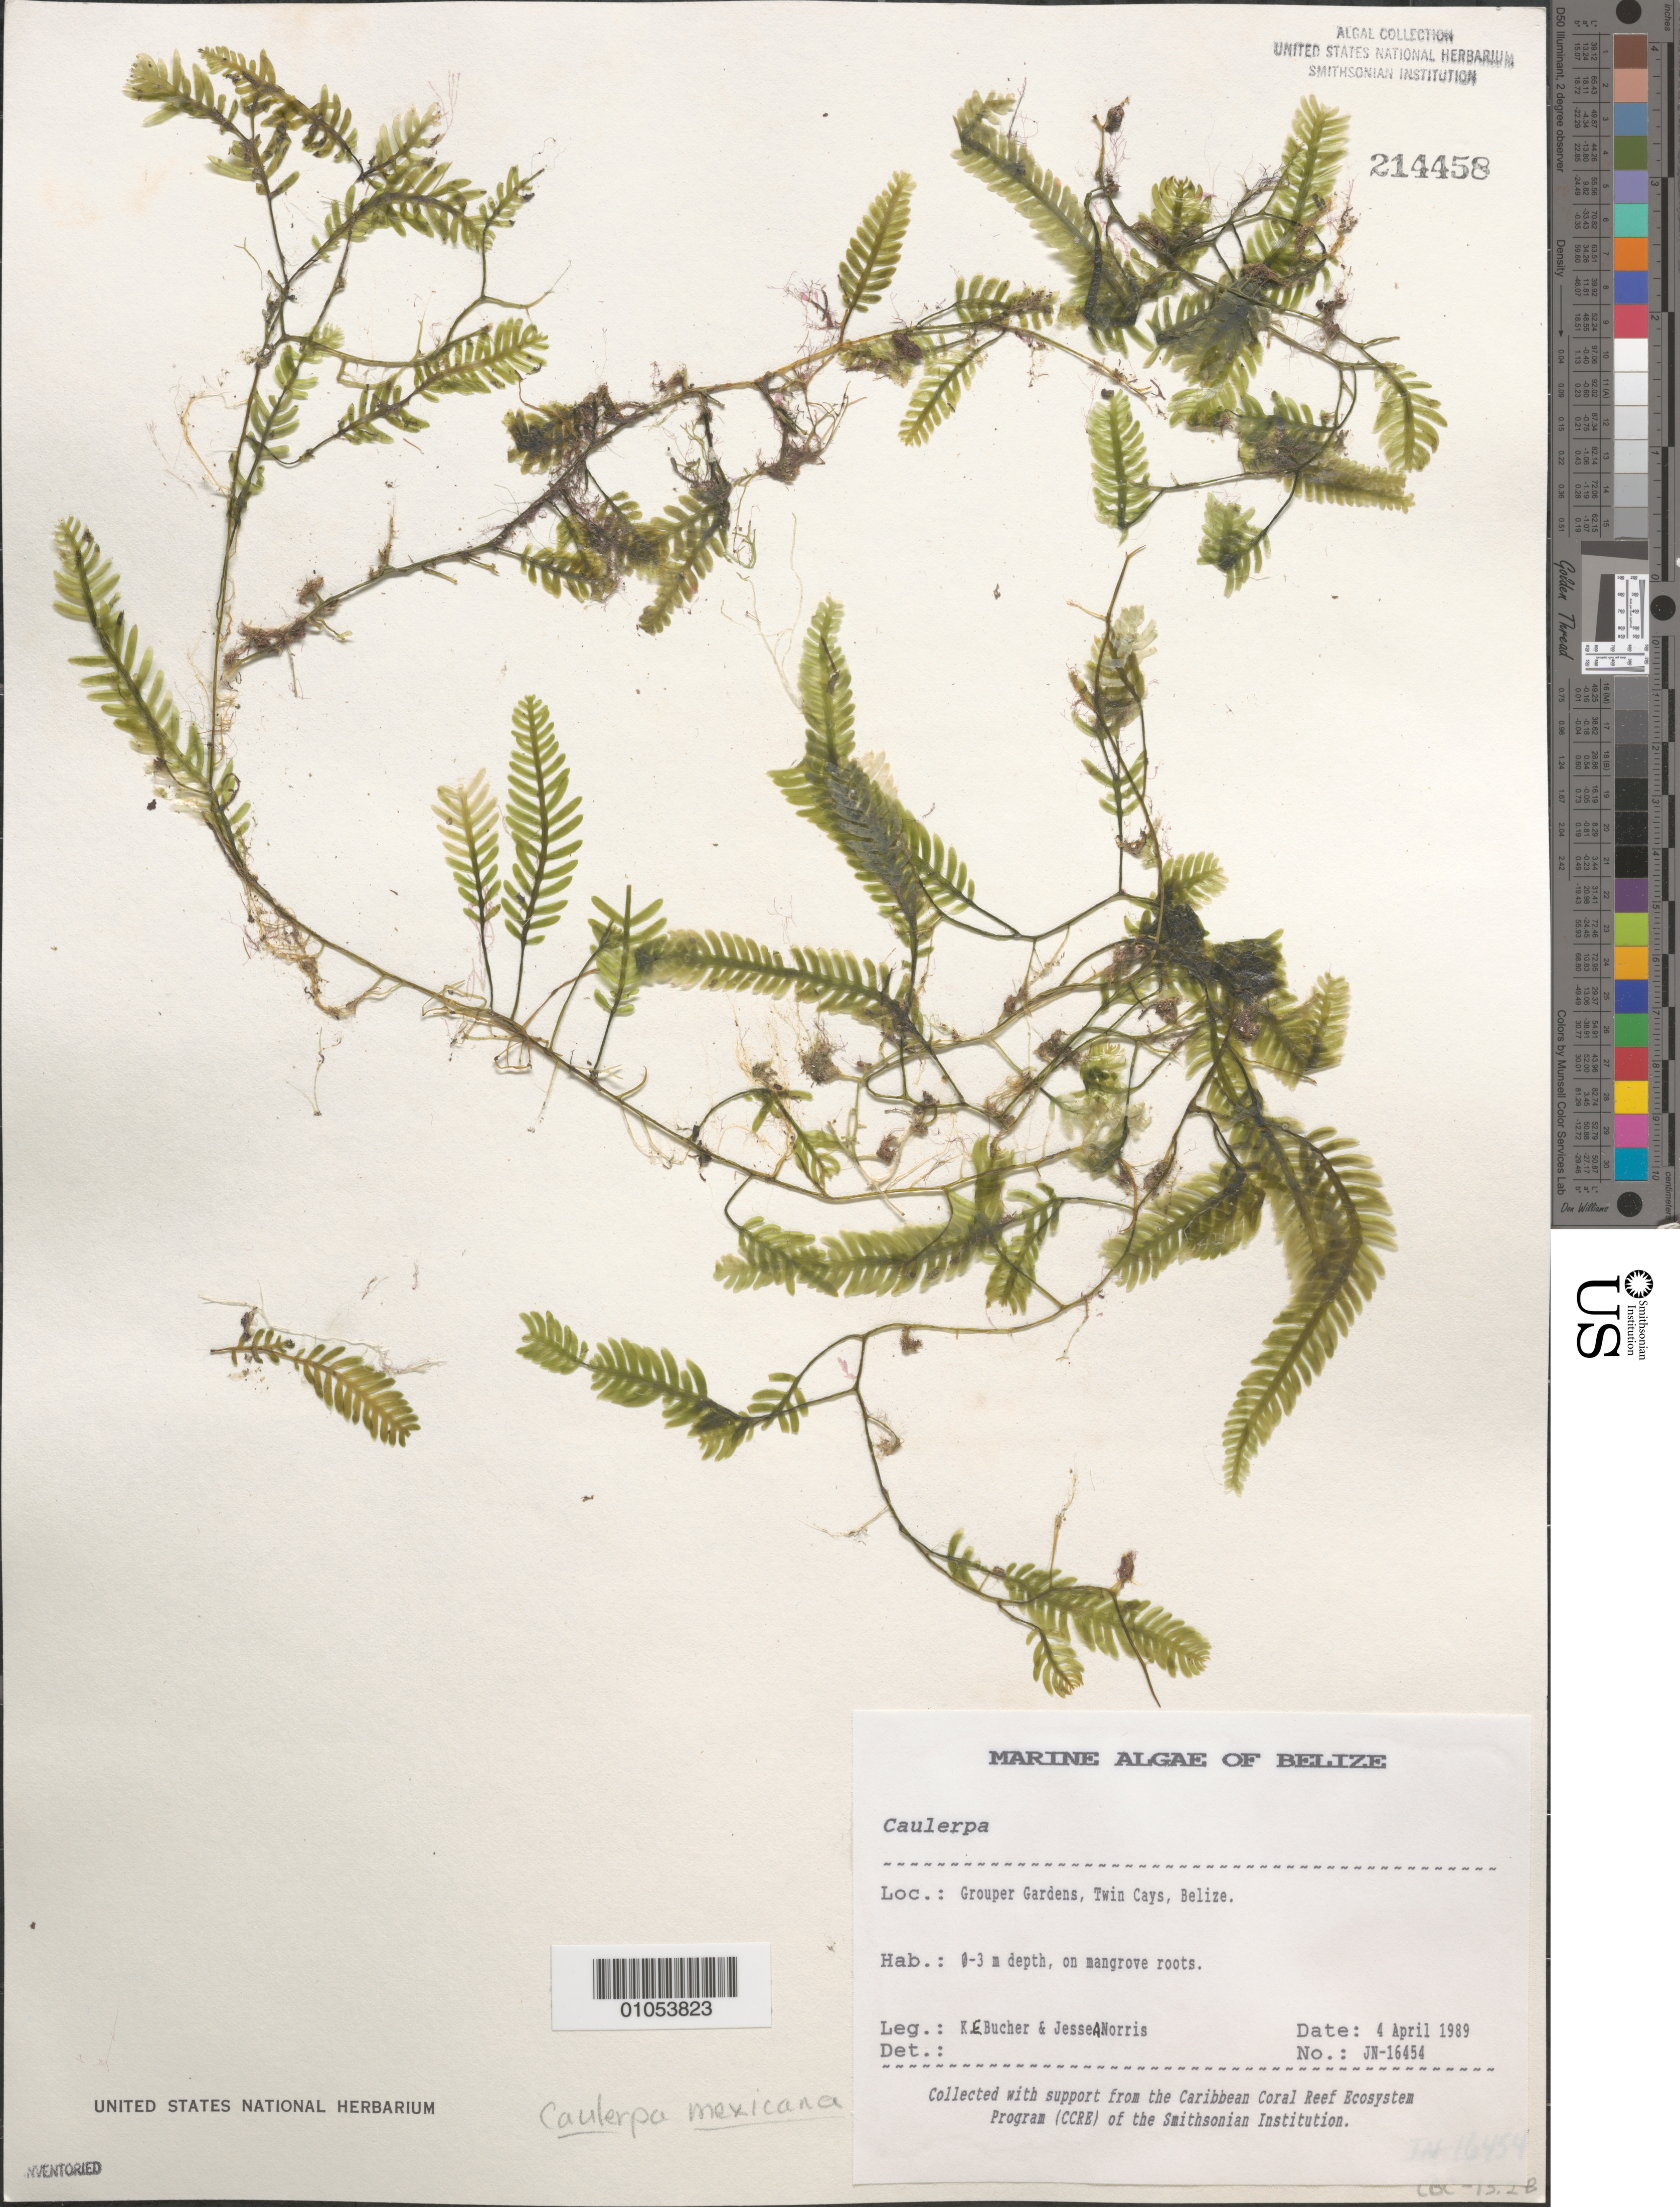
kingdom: Plantae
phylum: Chlorophyta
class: Ulvophyceae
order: Bryopsidales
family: Caulerpaceae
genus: Caulerpa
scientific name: Caulerpa mexicana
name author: Sond. ex Kütz.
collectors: K. E. Bucher & J. A. Norris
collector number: JN-16454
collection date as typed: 04 Apr 1989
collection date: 1989-04-04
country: Belize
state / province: Stann Creek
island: Twin Cays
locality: Grouper Gardens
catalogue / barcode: US 214458